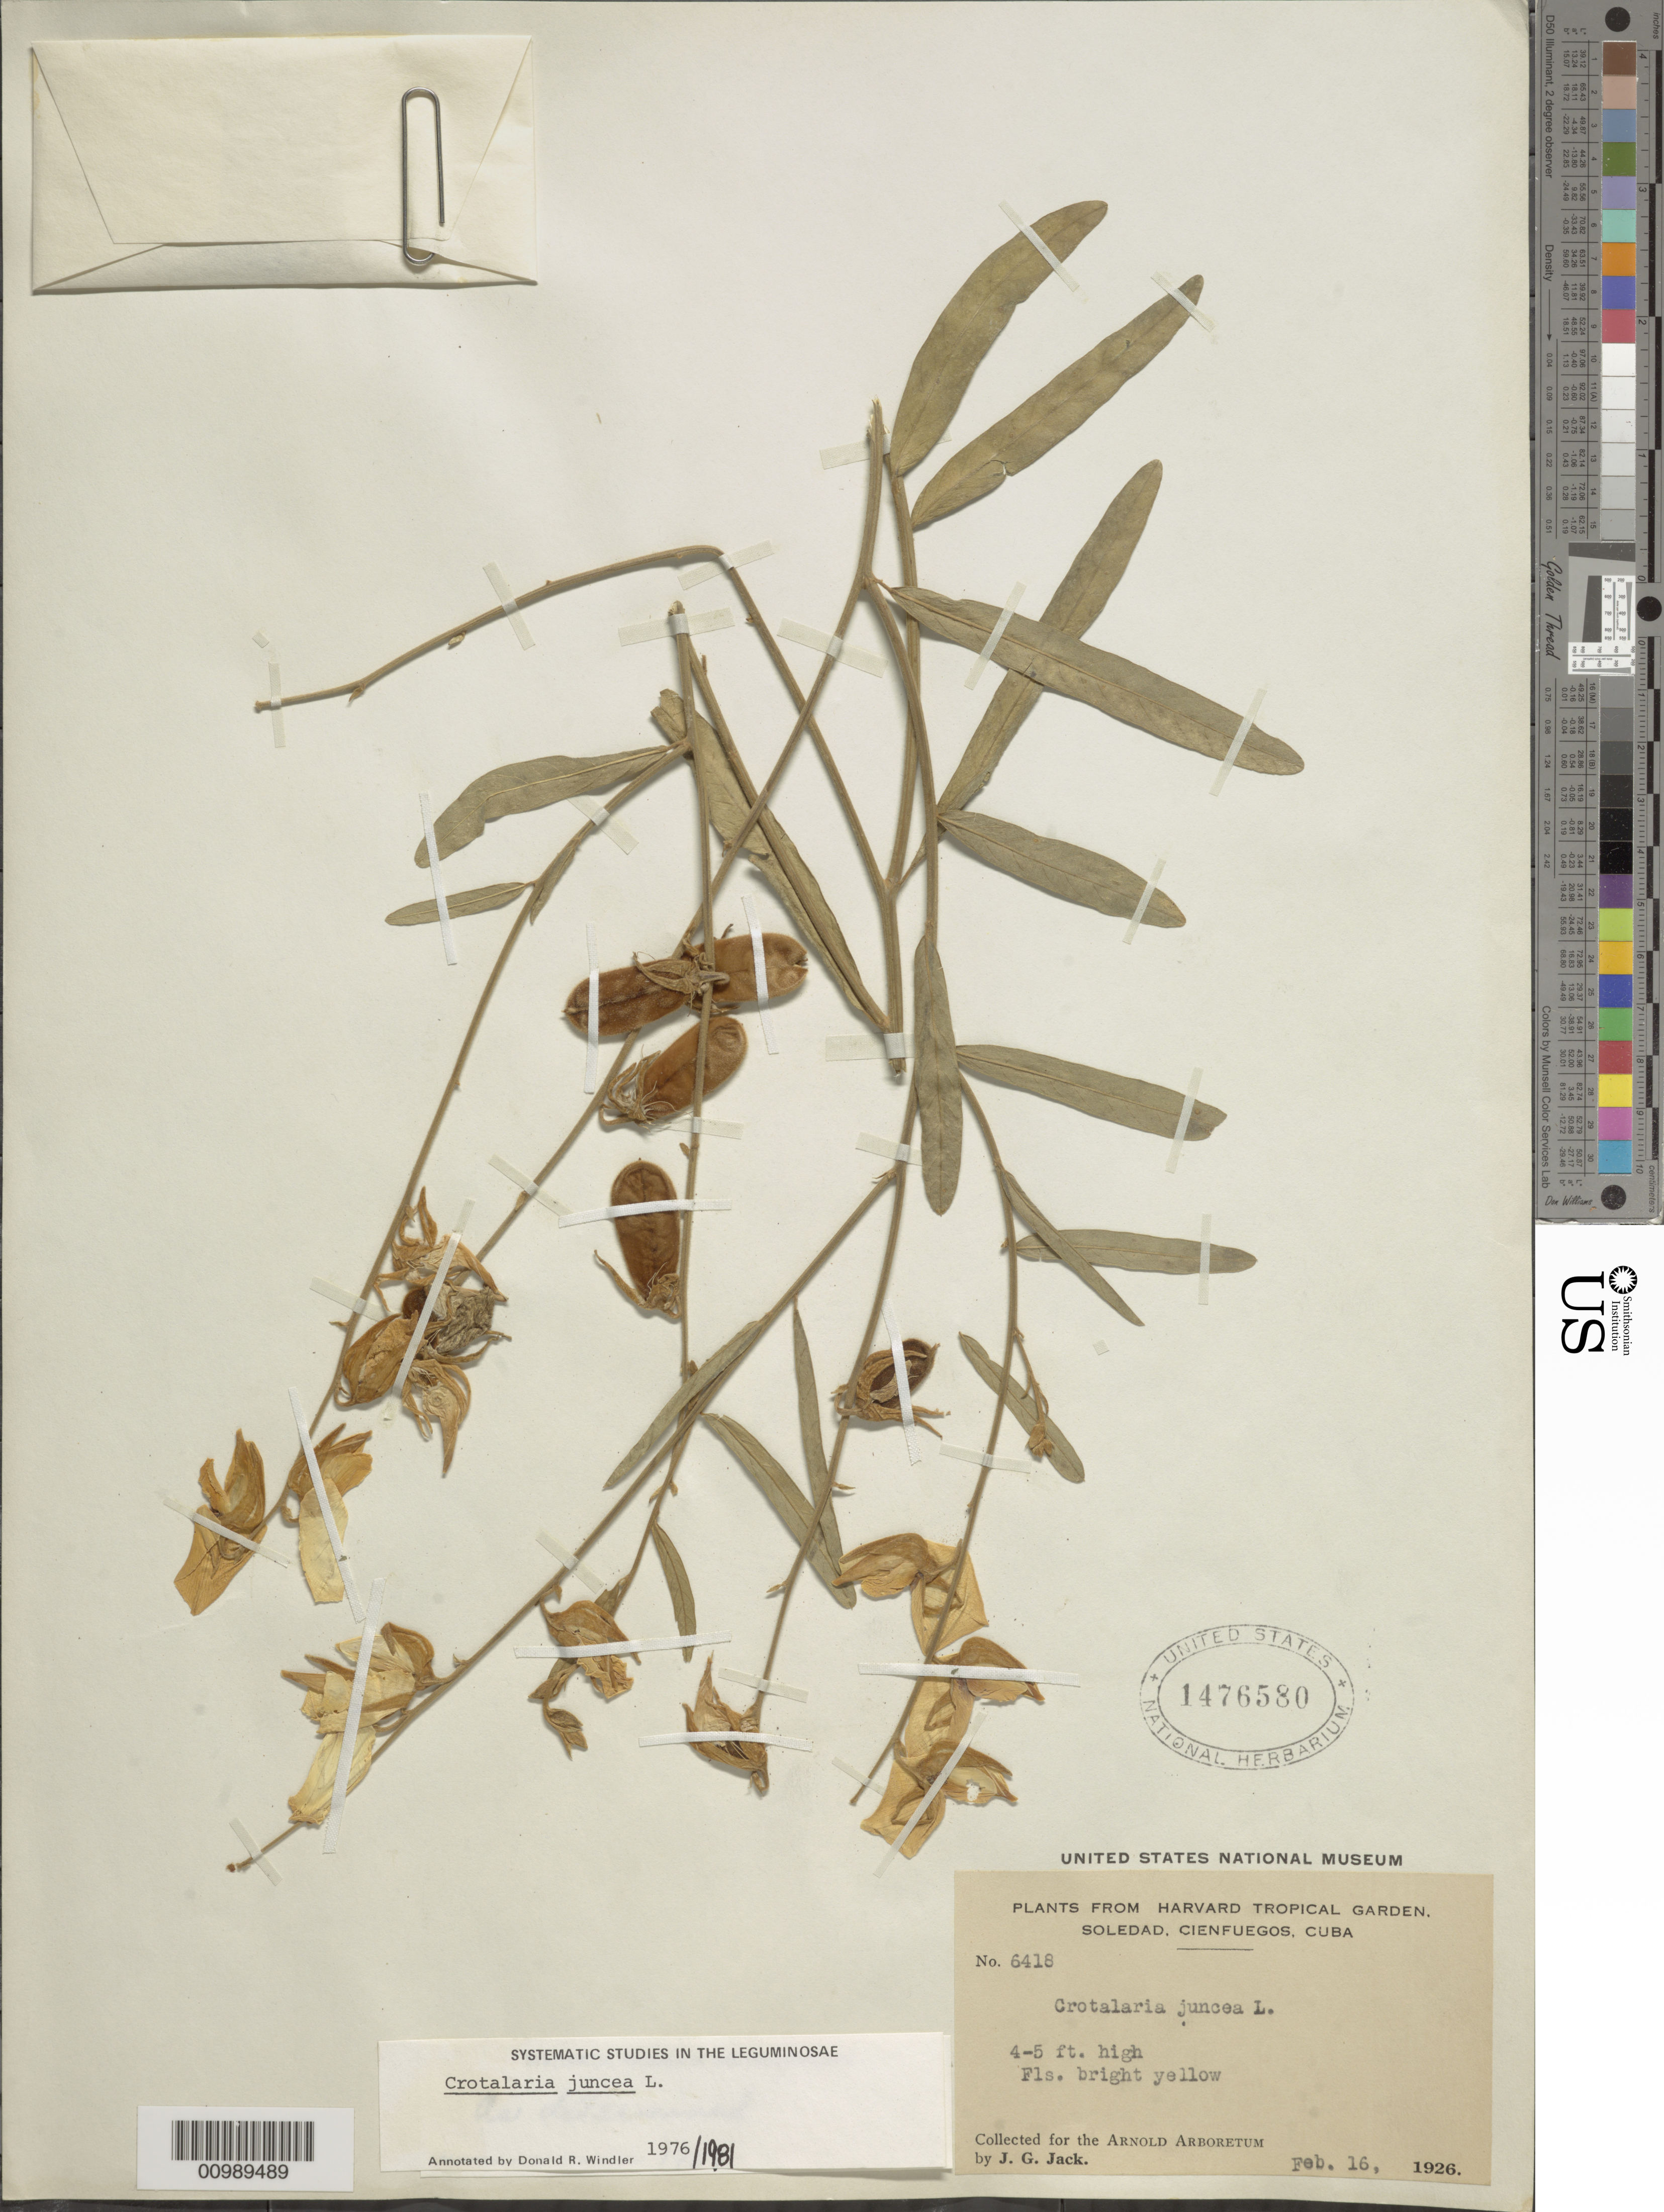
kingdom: Plantae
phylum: Tracheophyta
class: Magnoliopsida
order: Fabales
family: Fabaceae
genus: Crotalaria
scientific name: Crotalaria juncea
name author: L.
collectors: J. G. Jack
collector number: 6418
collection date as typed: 16 Feb 1926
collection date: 1926-02-16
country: Cuba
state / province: Cienfuegos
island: Cuba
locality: Soledad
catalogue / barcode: US 1476580